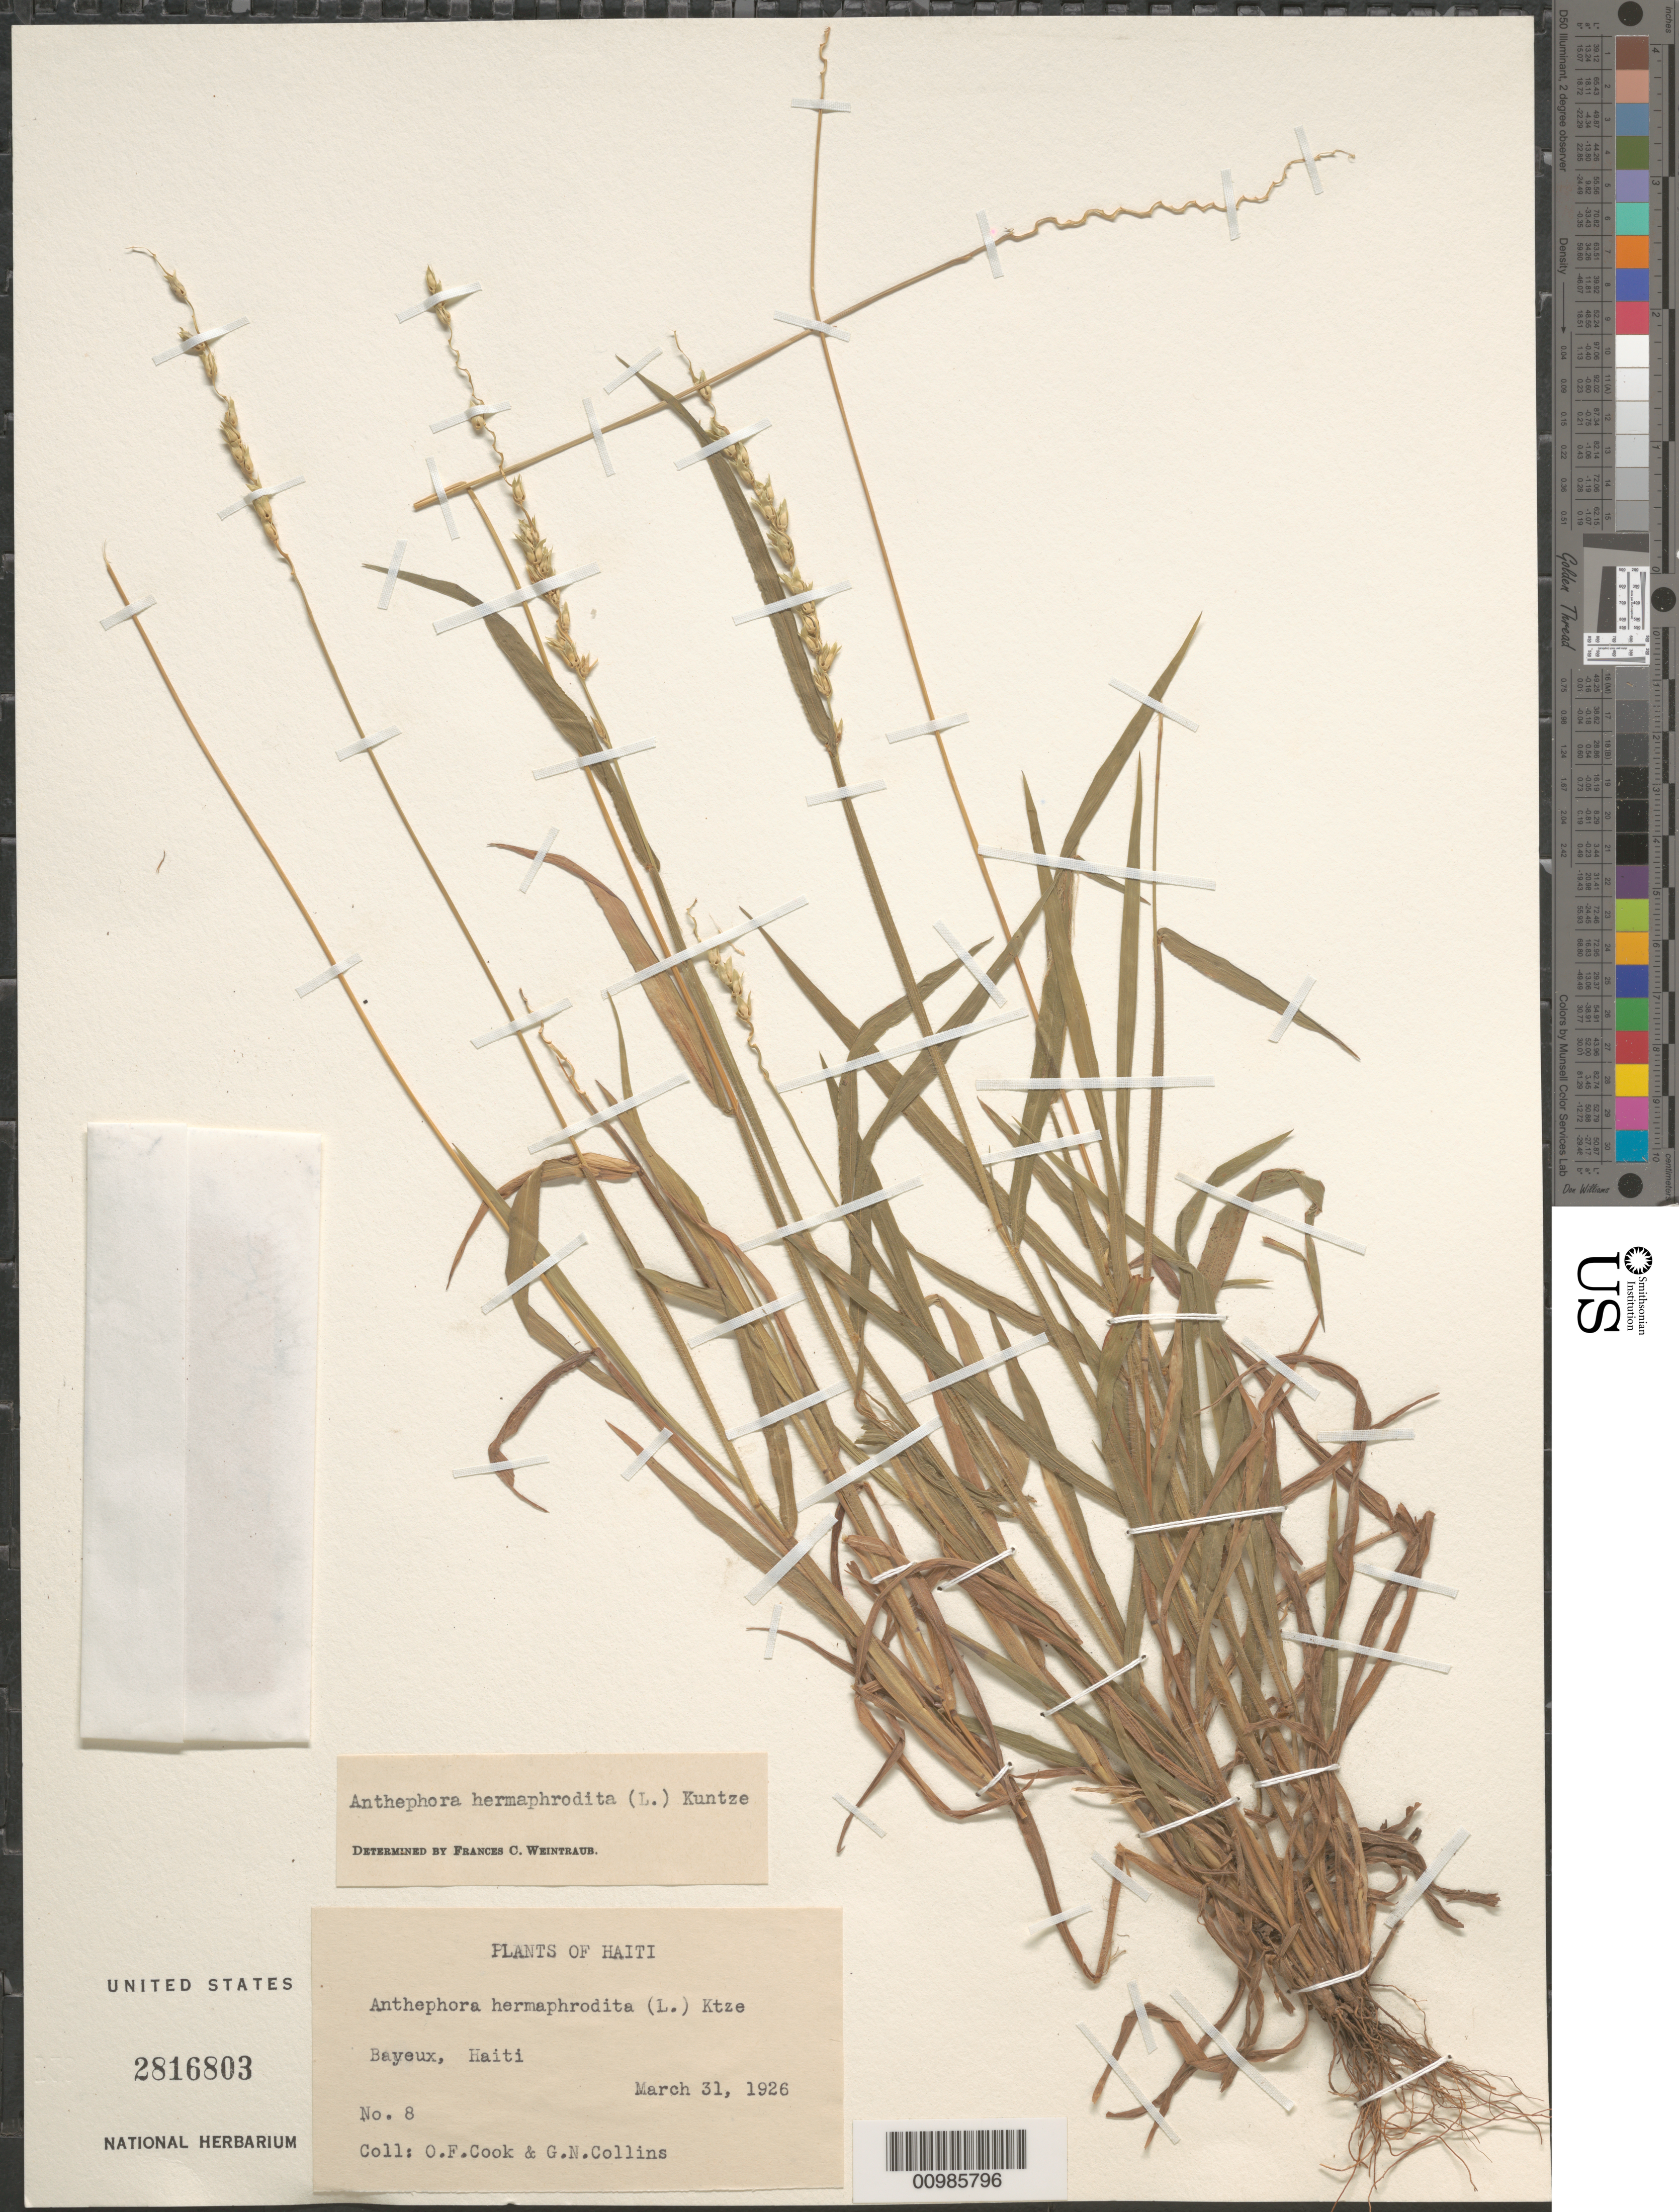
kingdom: Plantae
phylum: Tracheophyta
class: Liliopsida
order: Poales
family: Poaceae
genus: Anthephora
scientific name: Anthephora hermaphrodita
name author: (L.) Kuntze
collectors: O. F. Cook & G. Collins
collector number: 8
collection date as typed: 31 Mar 1926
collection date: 1926-03-31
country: Haiti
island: Hispaniola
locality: Bayeux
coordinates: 0 N, 0 E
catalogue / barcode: US 2816803